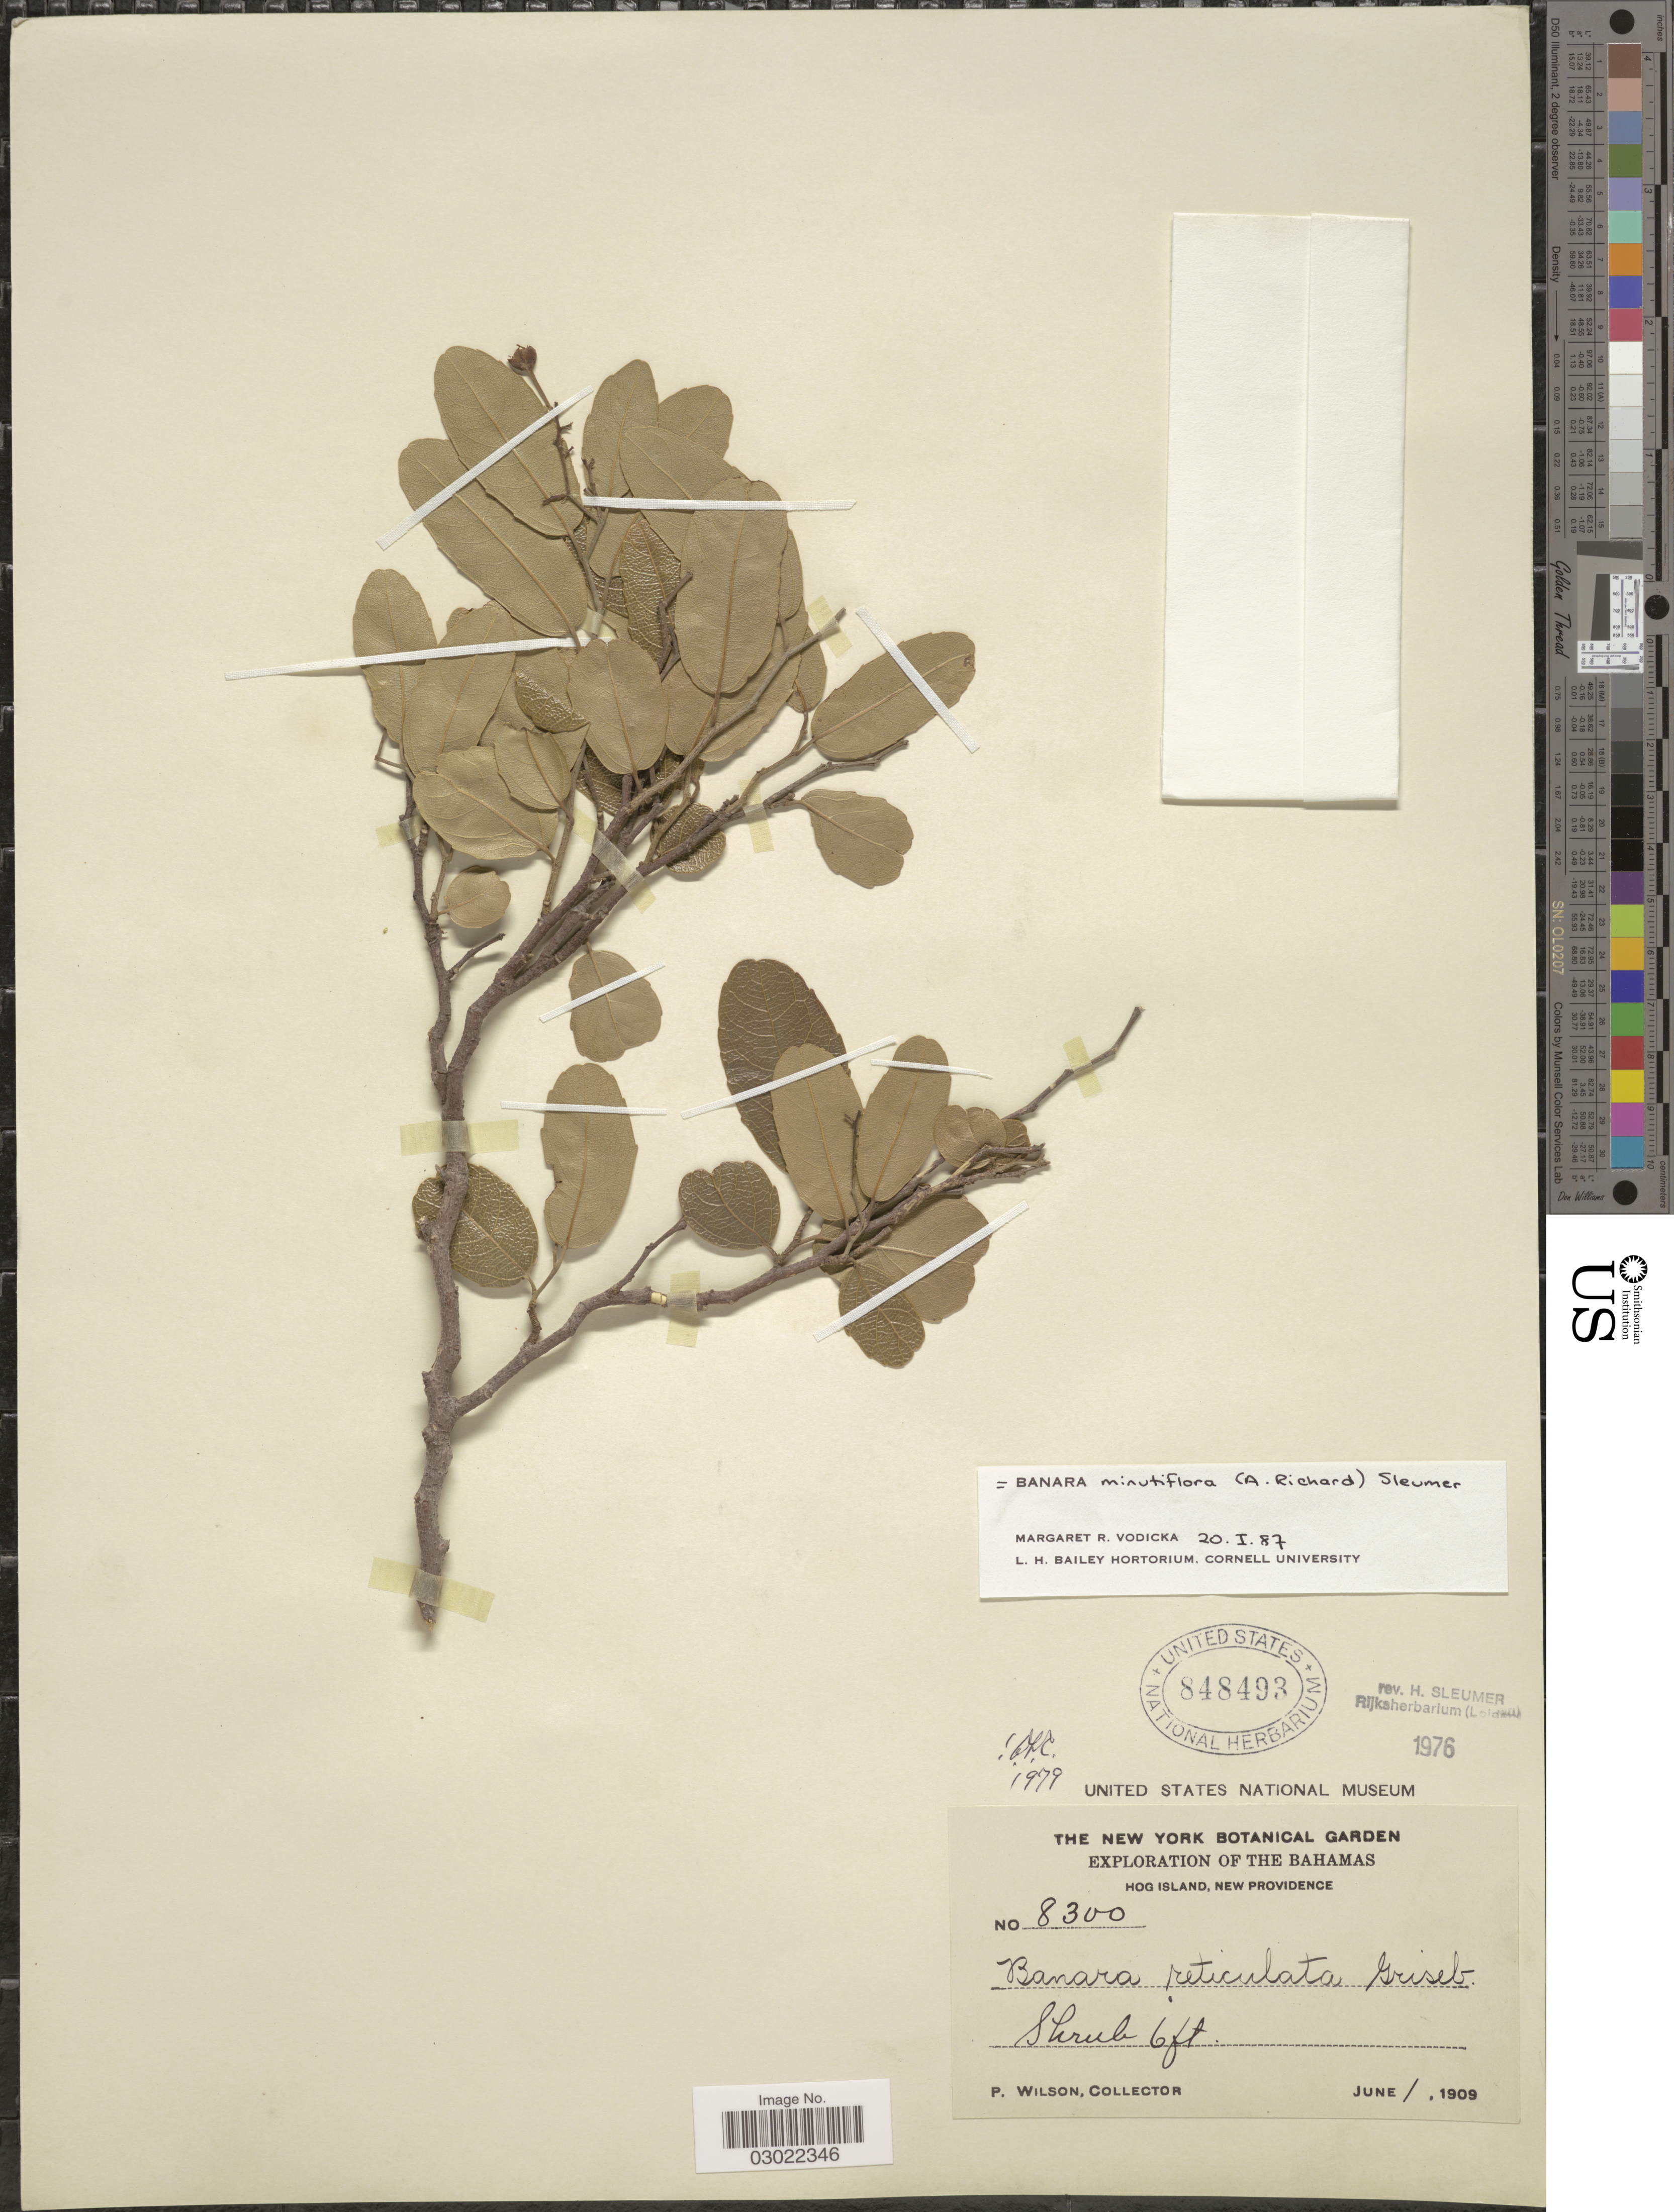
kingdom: Plantae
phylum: Tracheophyta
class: Magnoliopsida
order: Malpighiales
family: Salicaceae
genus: Banara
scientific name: Banara minutiflora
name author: (A. Rich.) Sleumer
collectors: P. Wilson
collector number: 8300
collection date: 1909-06-01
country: Bahamas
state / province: New Providence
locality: Hog Island.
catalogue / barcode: US 848493